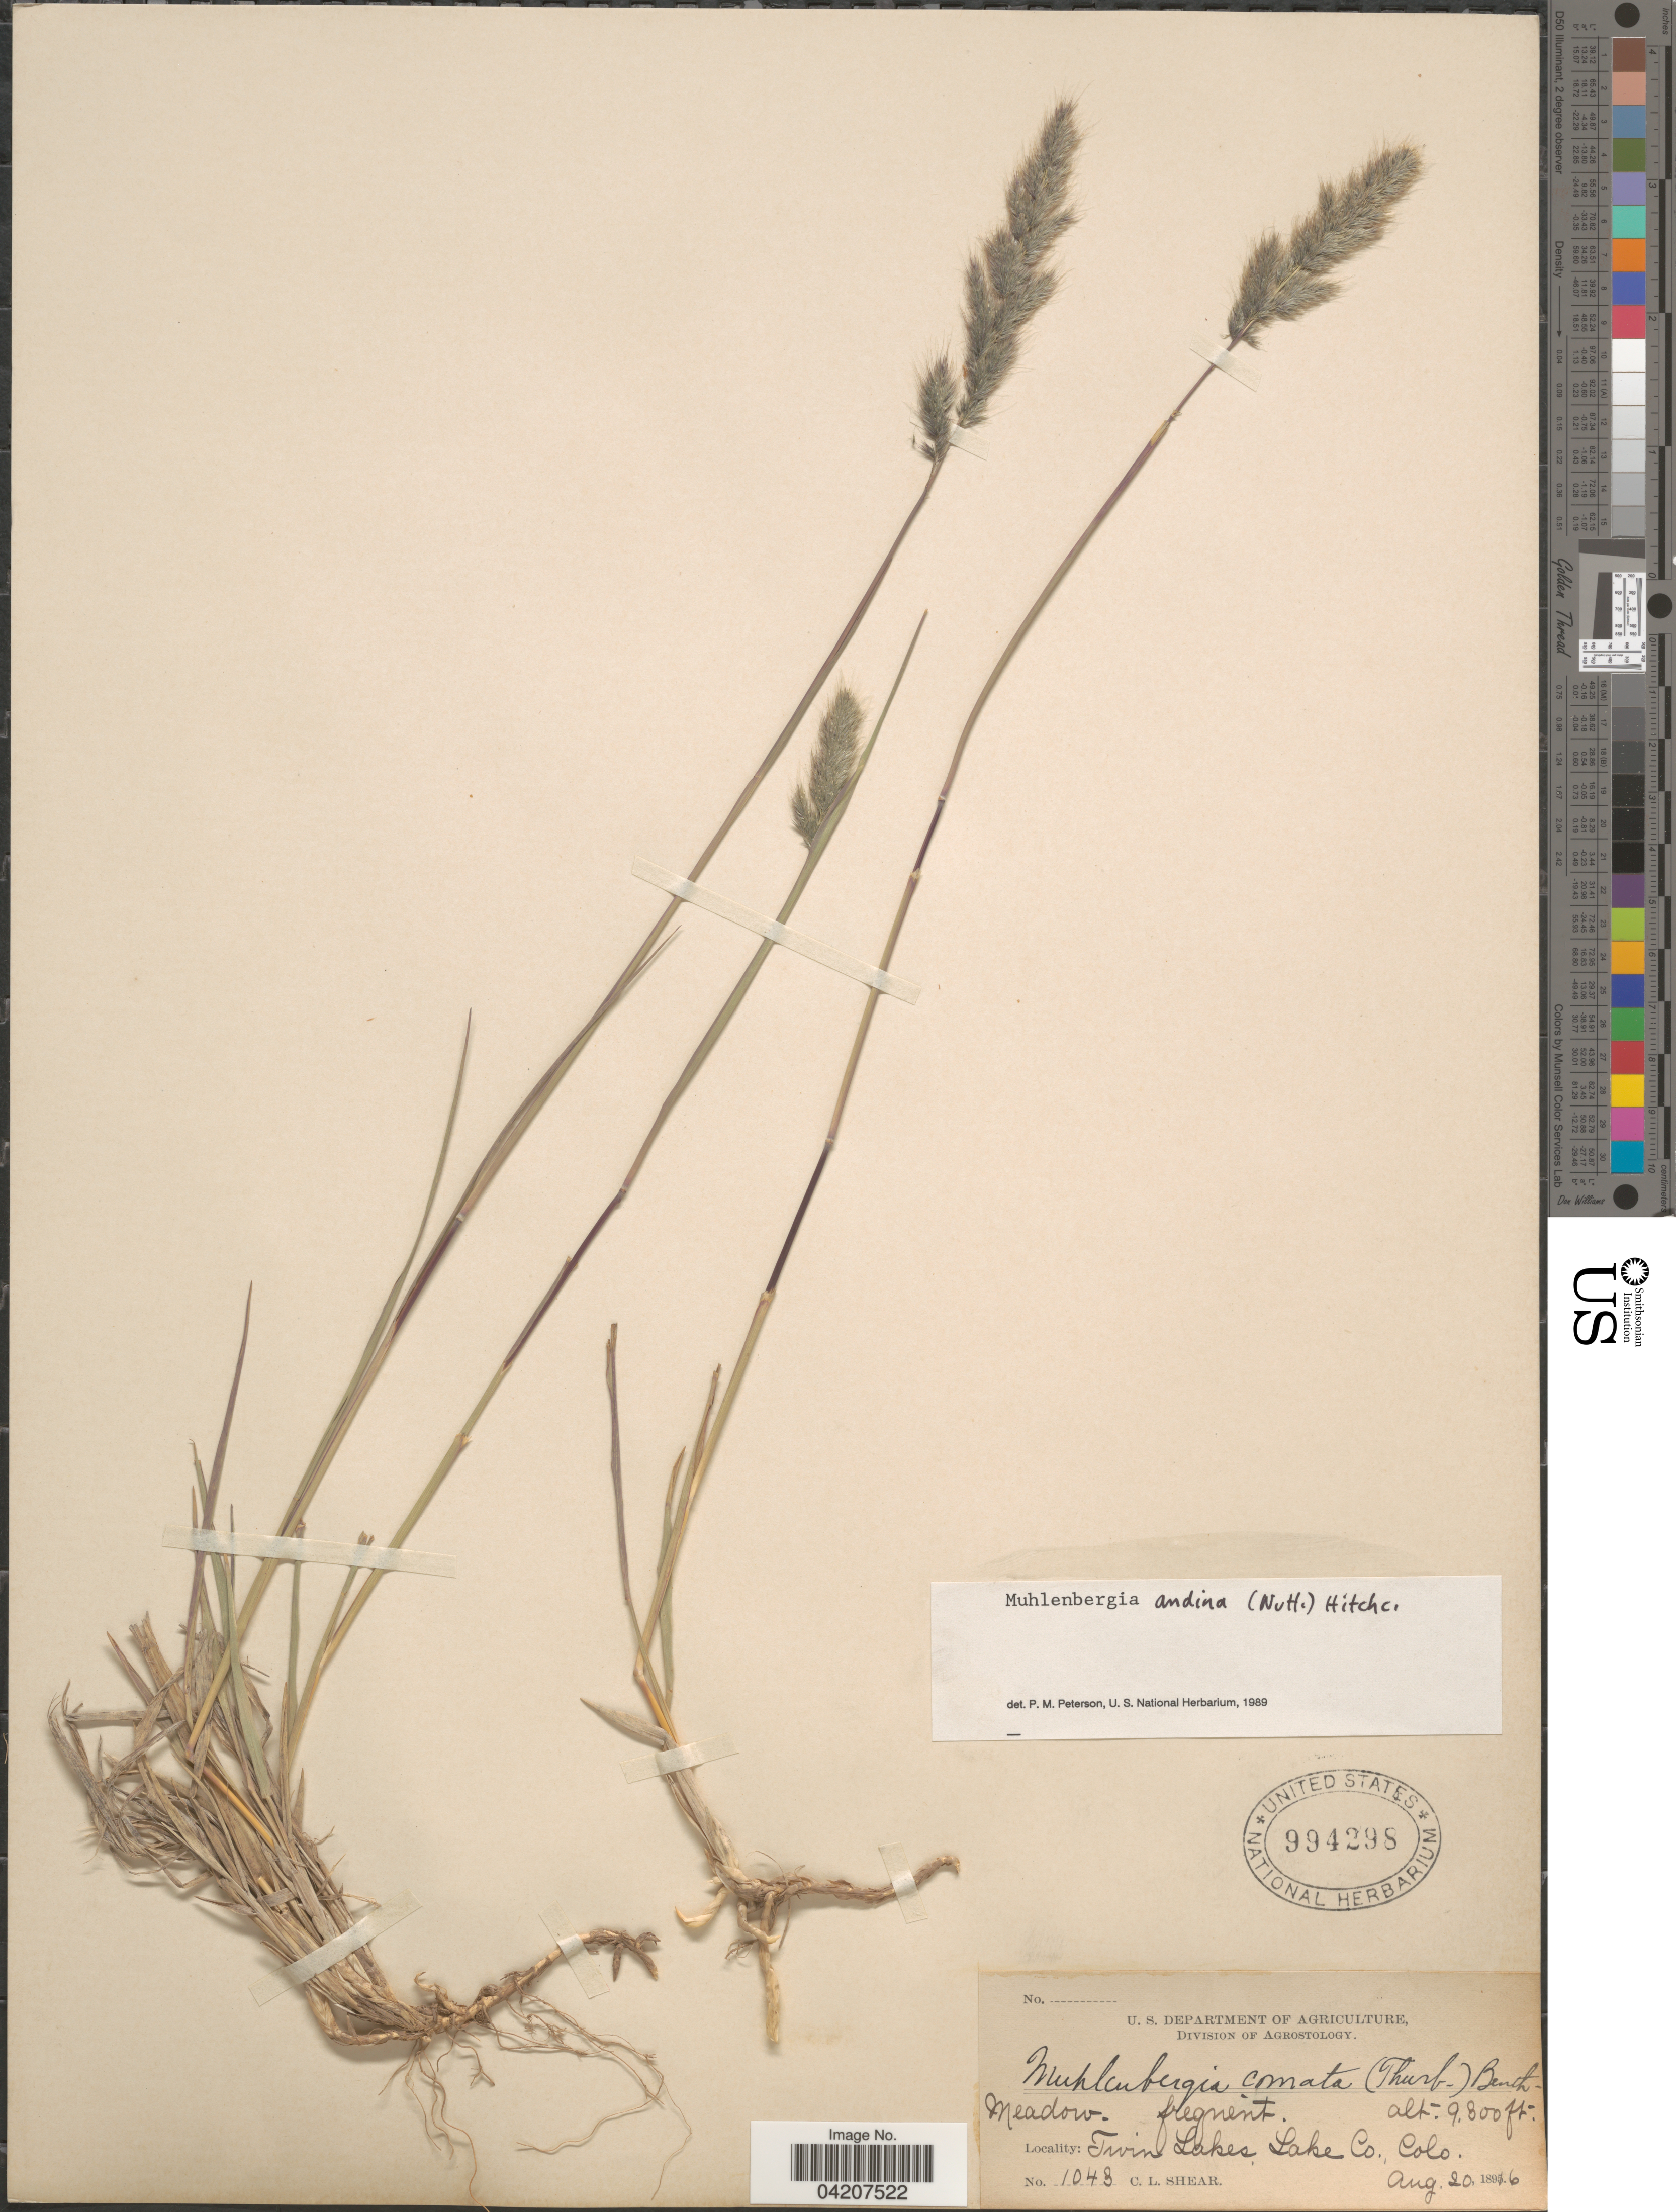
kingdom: Plantae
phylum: Tracheophyta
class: Liliopsida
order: Poales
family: Poaceae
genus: Muhlenbergia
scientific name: Muhlenbergia andina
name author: (Nutt.) Hitchc.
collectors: C. L. Shear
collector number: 1043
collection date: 1896-08-20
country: United States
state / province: Colorado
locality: Twin Lakes, Lake Co.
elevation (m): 2835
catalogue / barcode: US 994298